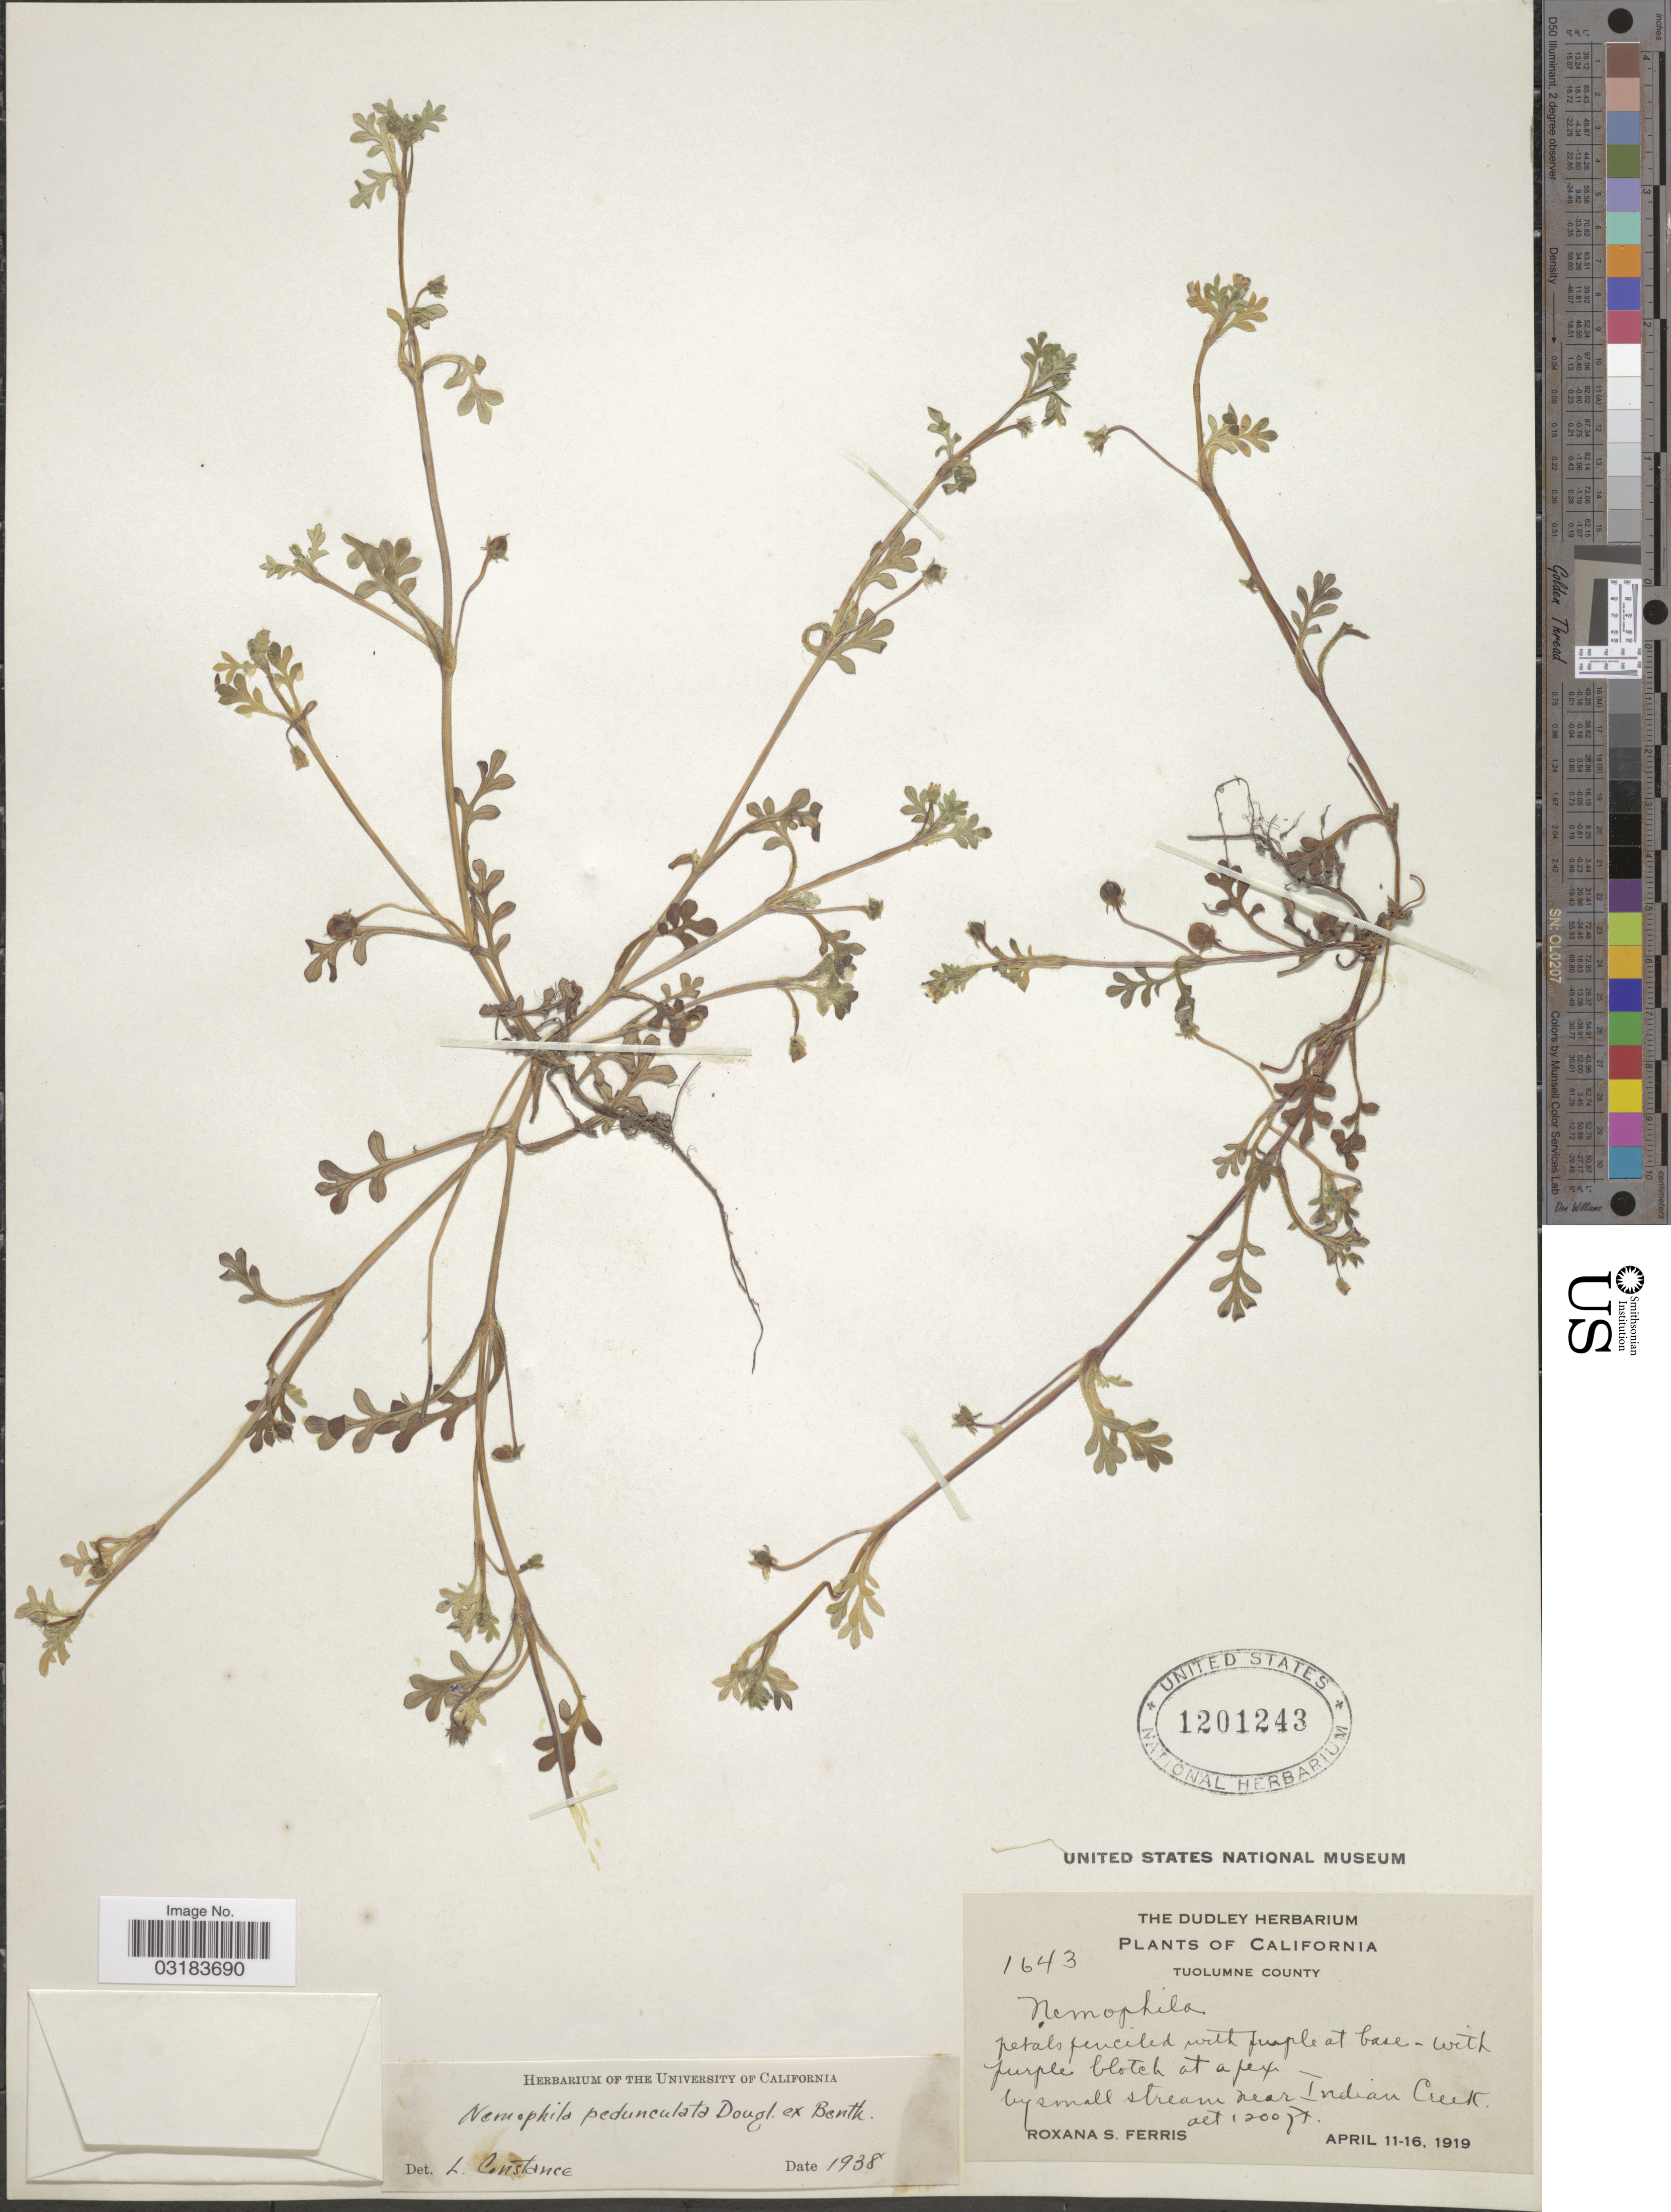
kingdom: Plantae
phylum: Tracheophyta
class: Magnoliopsida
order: Boraginales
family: Hydrophyllaceae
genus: Nemophila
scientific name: Nemophila pedunculata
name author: Douglas ex Benth.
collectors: R. S. Ferris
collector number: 1643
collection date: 1919-04-11/1919-04-16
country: United States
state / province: California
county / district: Tuolumne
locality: Tuolumne County. By small stream near Indian Creek.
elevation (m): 366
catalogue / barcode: US 1201243